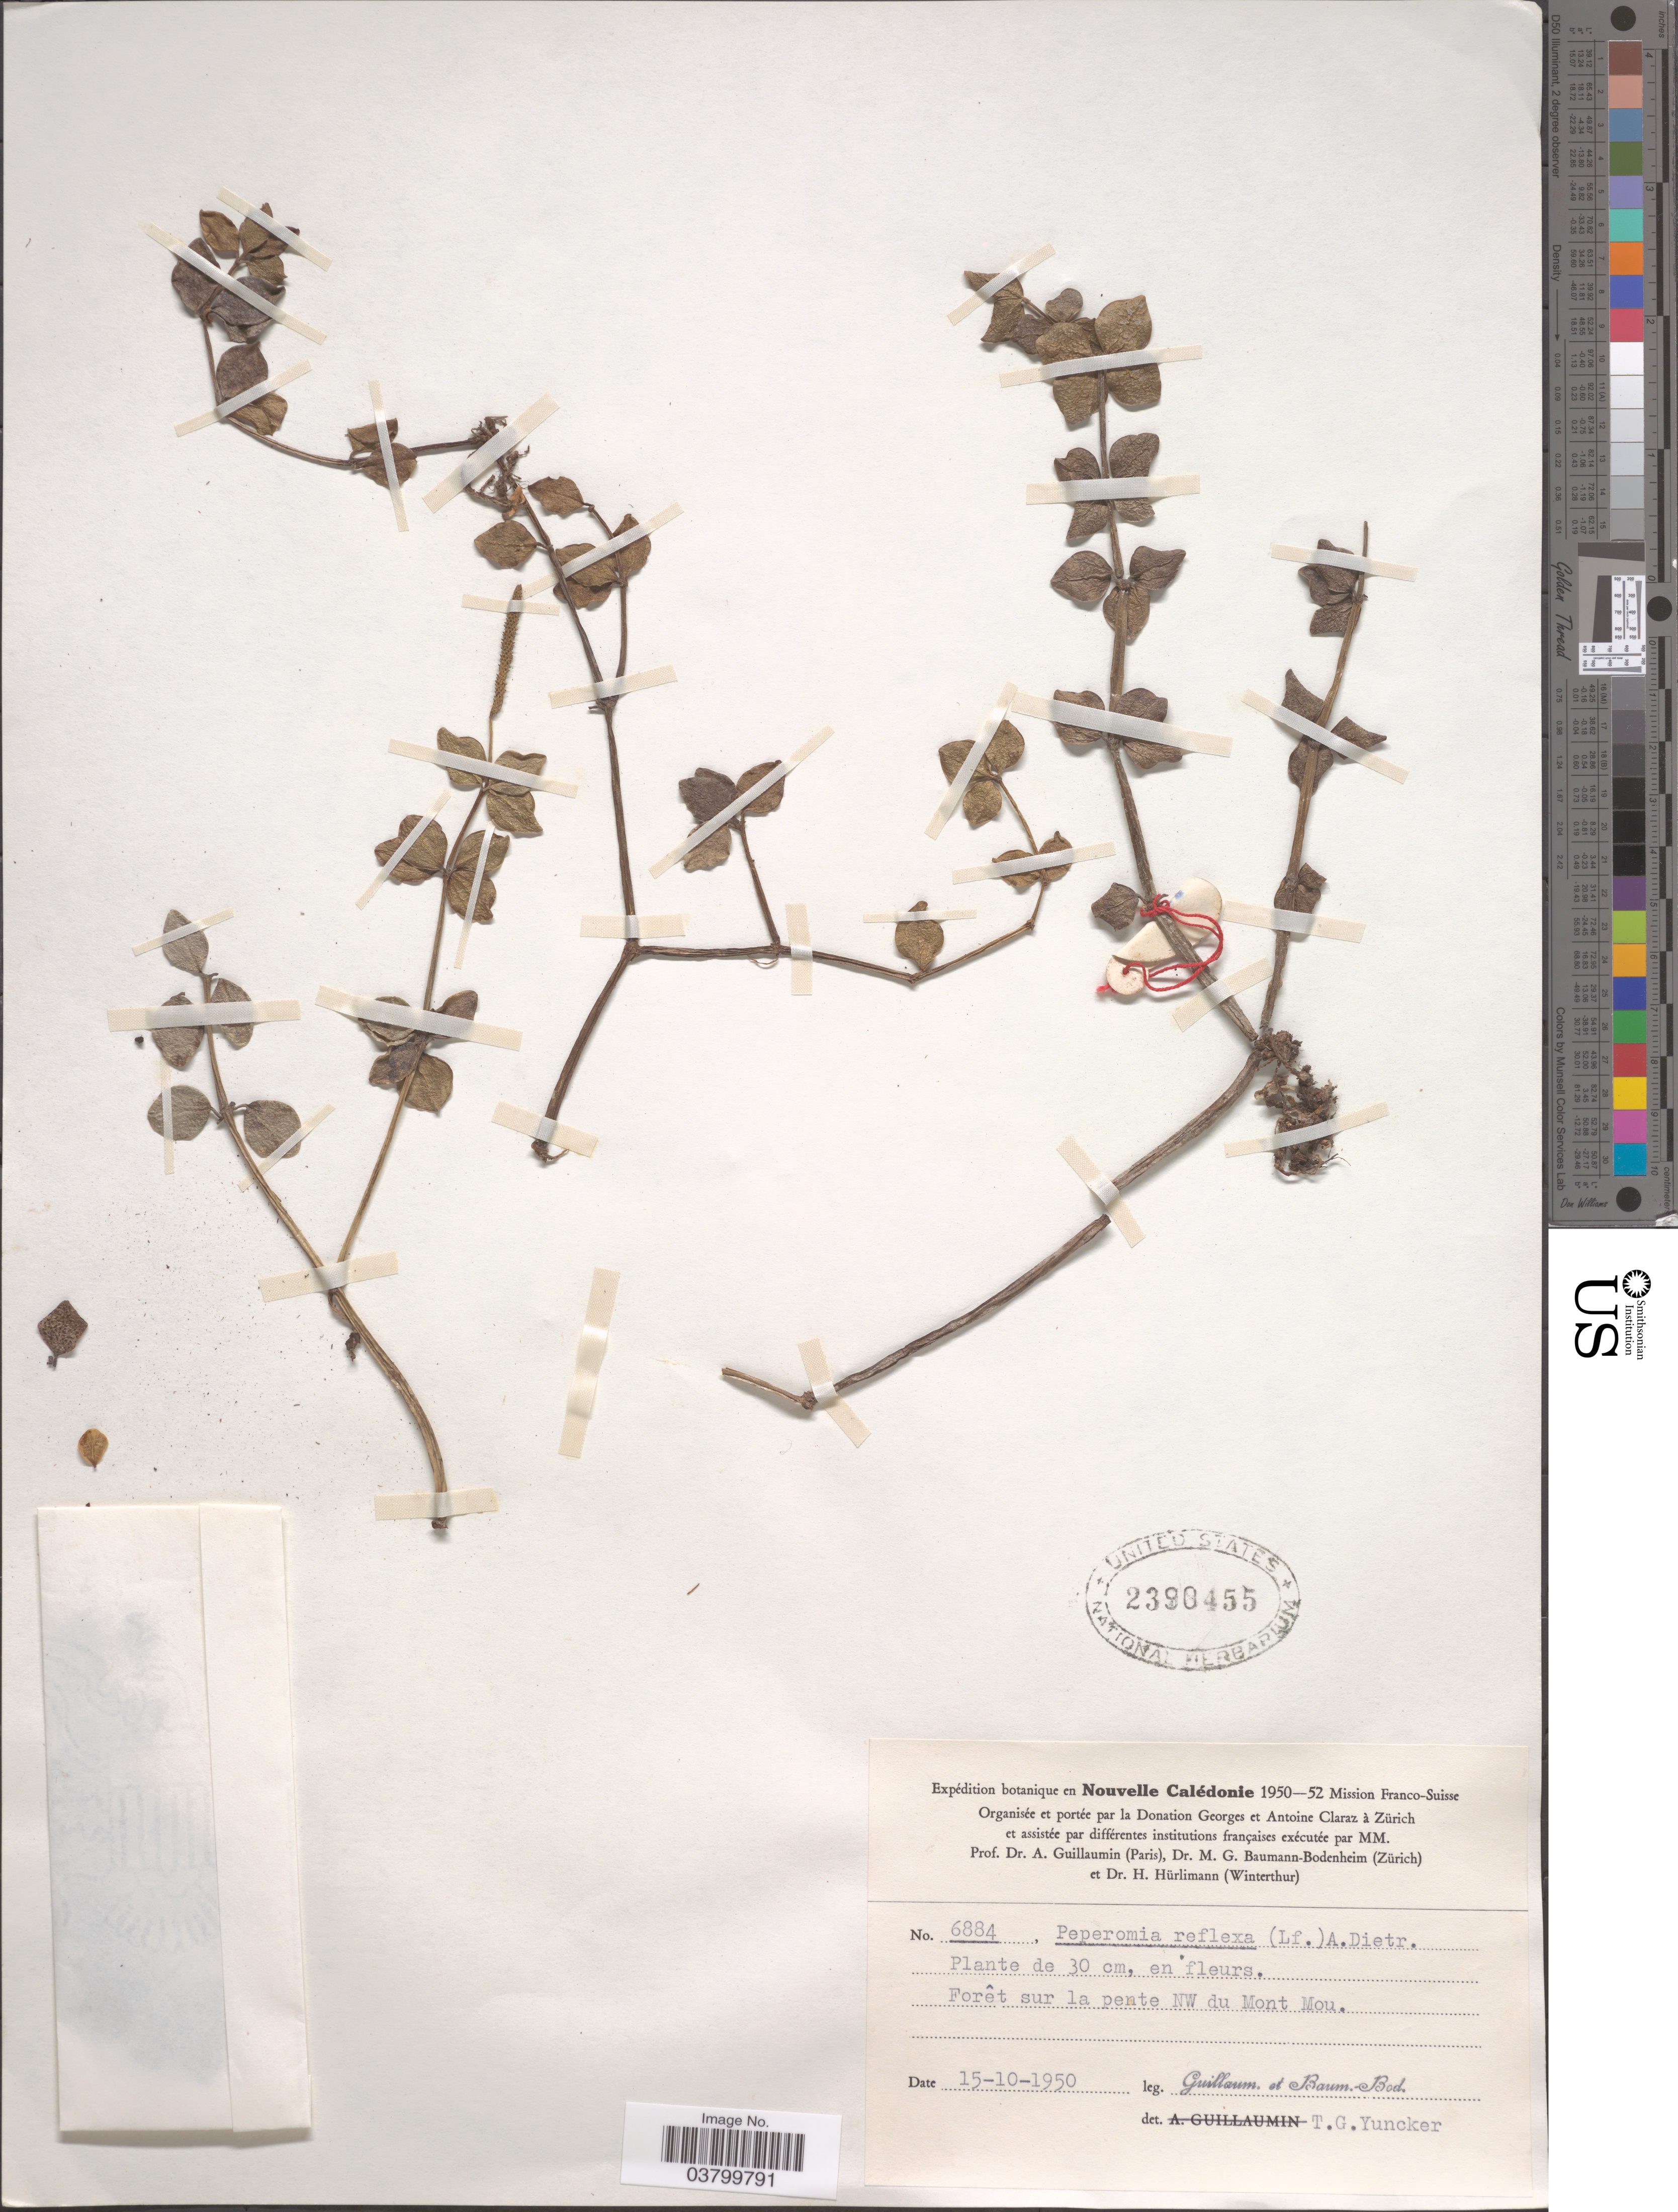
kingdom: Plantae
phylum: Tracheophyta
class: Magnoliopsida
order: Piperales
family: Piperaceae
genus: Peperomia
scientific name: Peperomia tetraphylla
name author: (G. Forst.) Hook. & Arn.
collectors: A. Guillaumin & M. G. Baumann-Bodenheim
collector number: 6884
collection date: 1950-10-15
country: New Caledonia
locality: Nouvelle Calédonie. Forêt sur la pente NW du Mont Mou.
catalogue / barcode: US 2390455